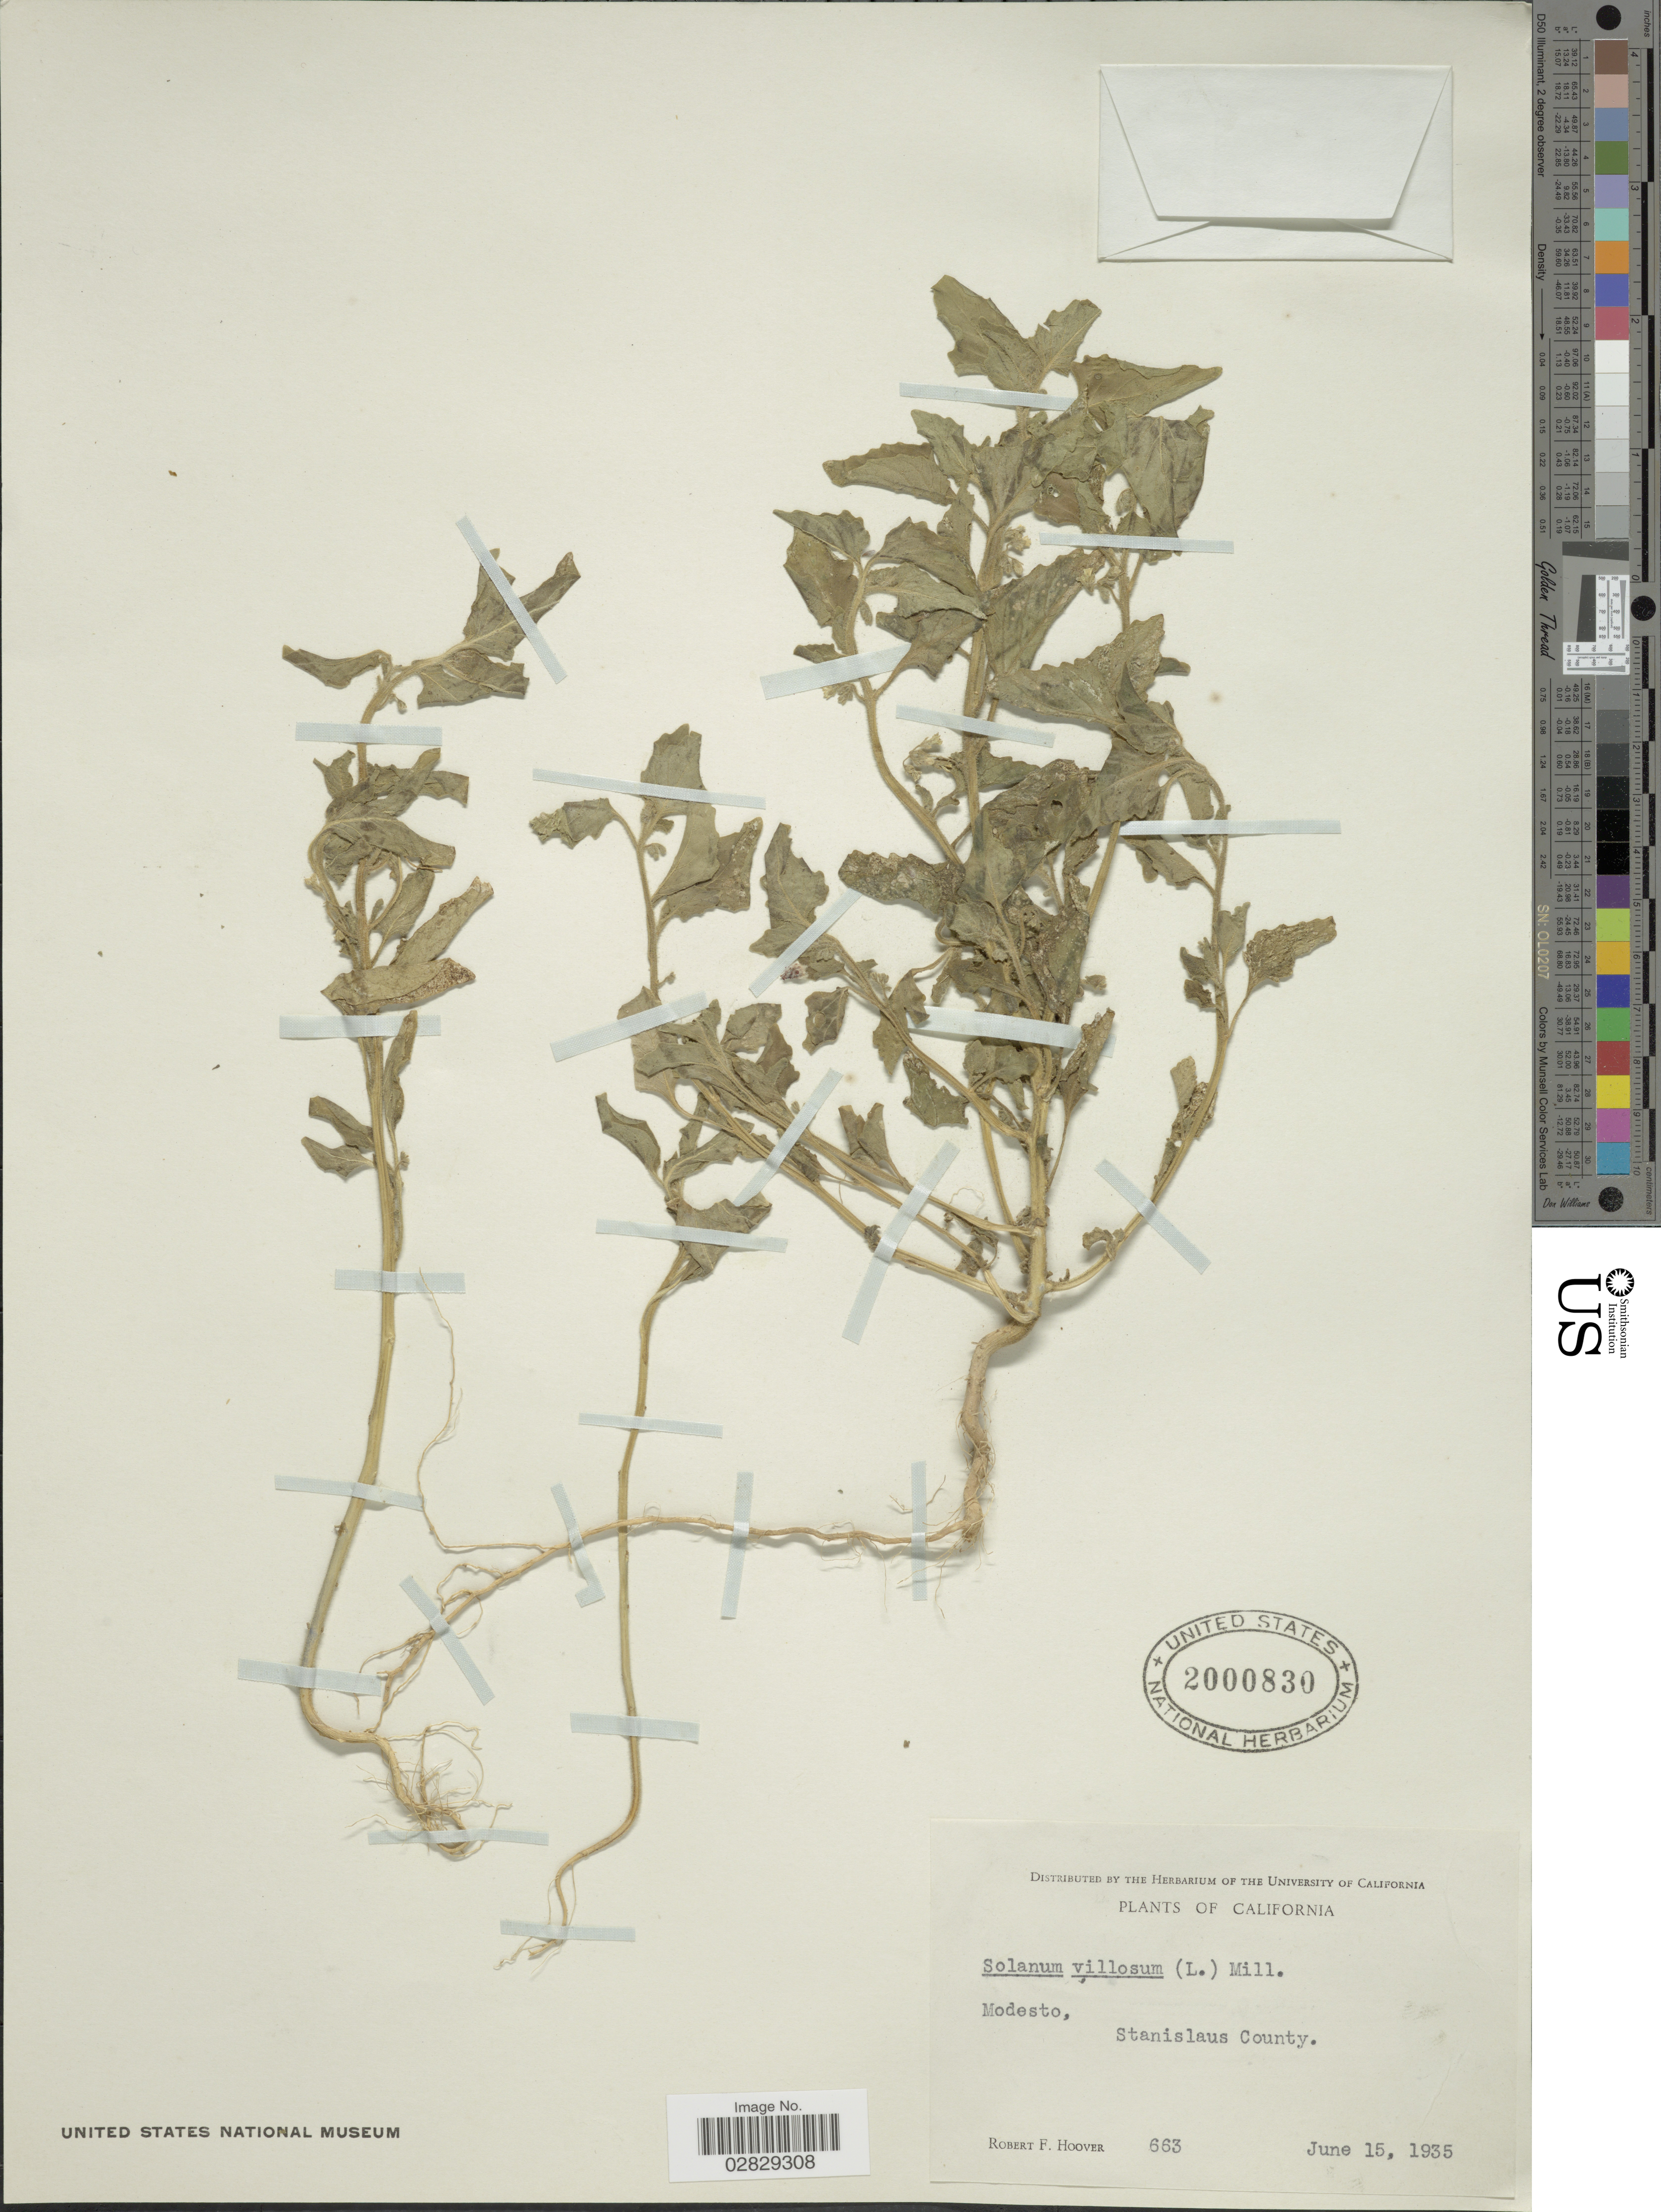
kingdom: Plantae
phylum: Tracheophyta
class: Magnoliopsida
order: Solanales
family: Solanaceae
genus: Solanum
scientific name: Solanum villosum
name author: Mill.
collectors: R. F. Hoover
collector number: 663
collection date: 1935-06-15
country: United States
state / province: California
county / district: Stanislaus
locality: Modesto, Stanislaus County.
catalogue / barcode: US 2000830